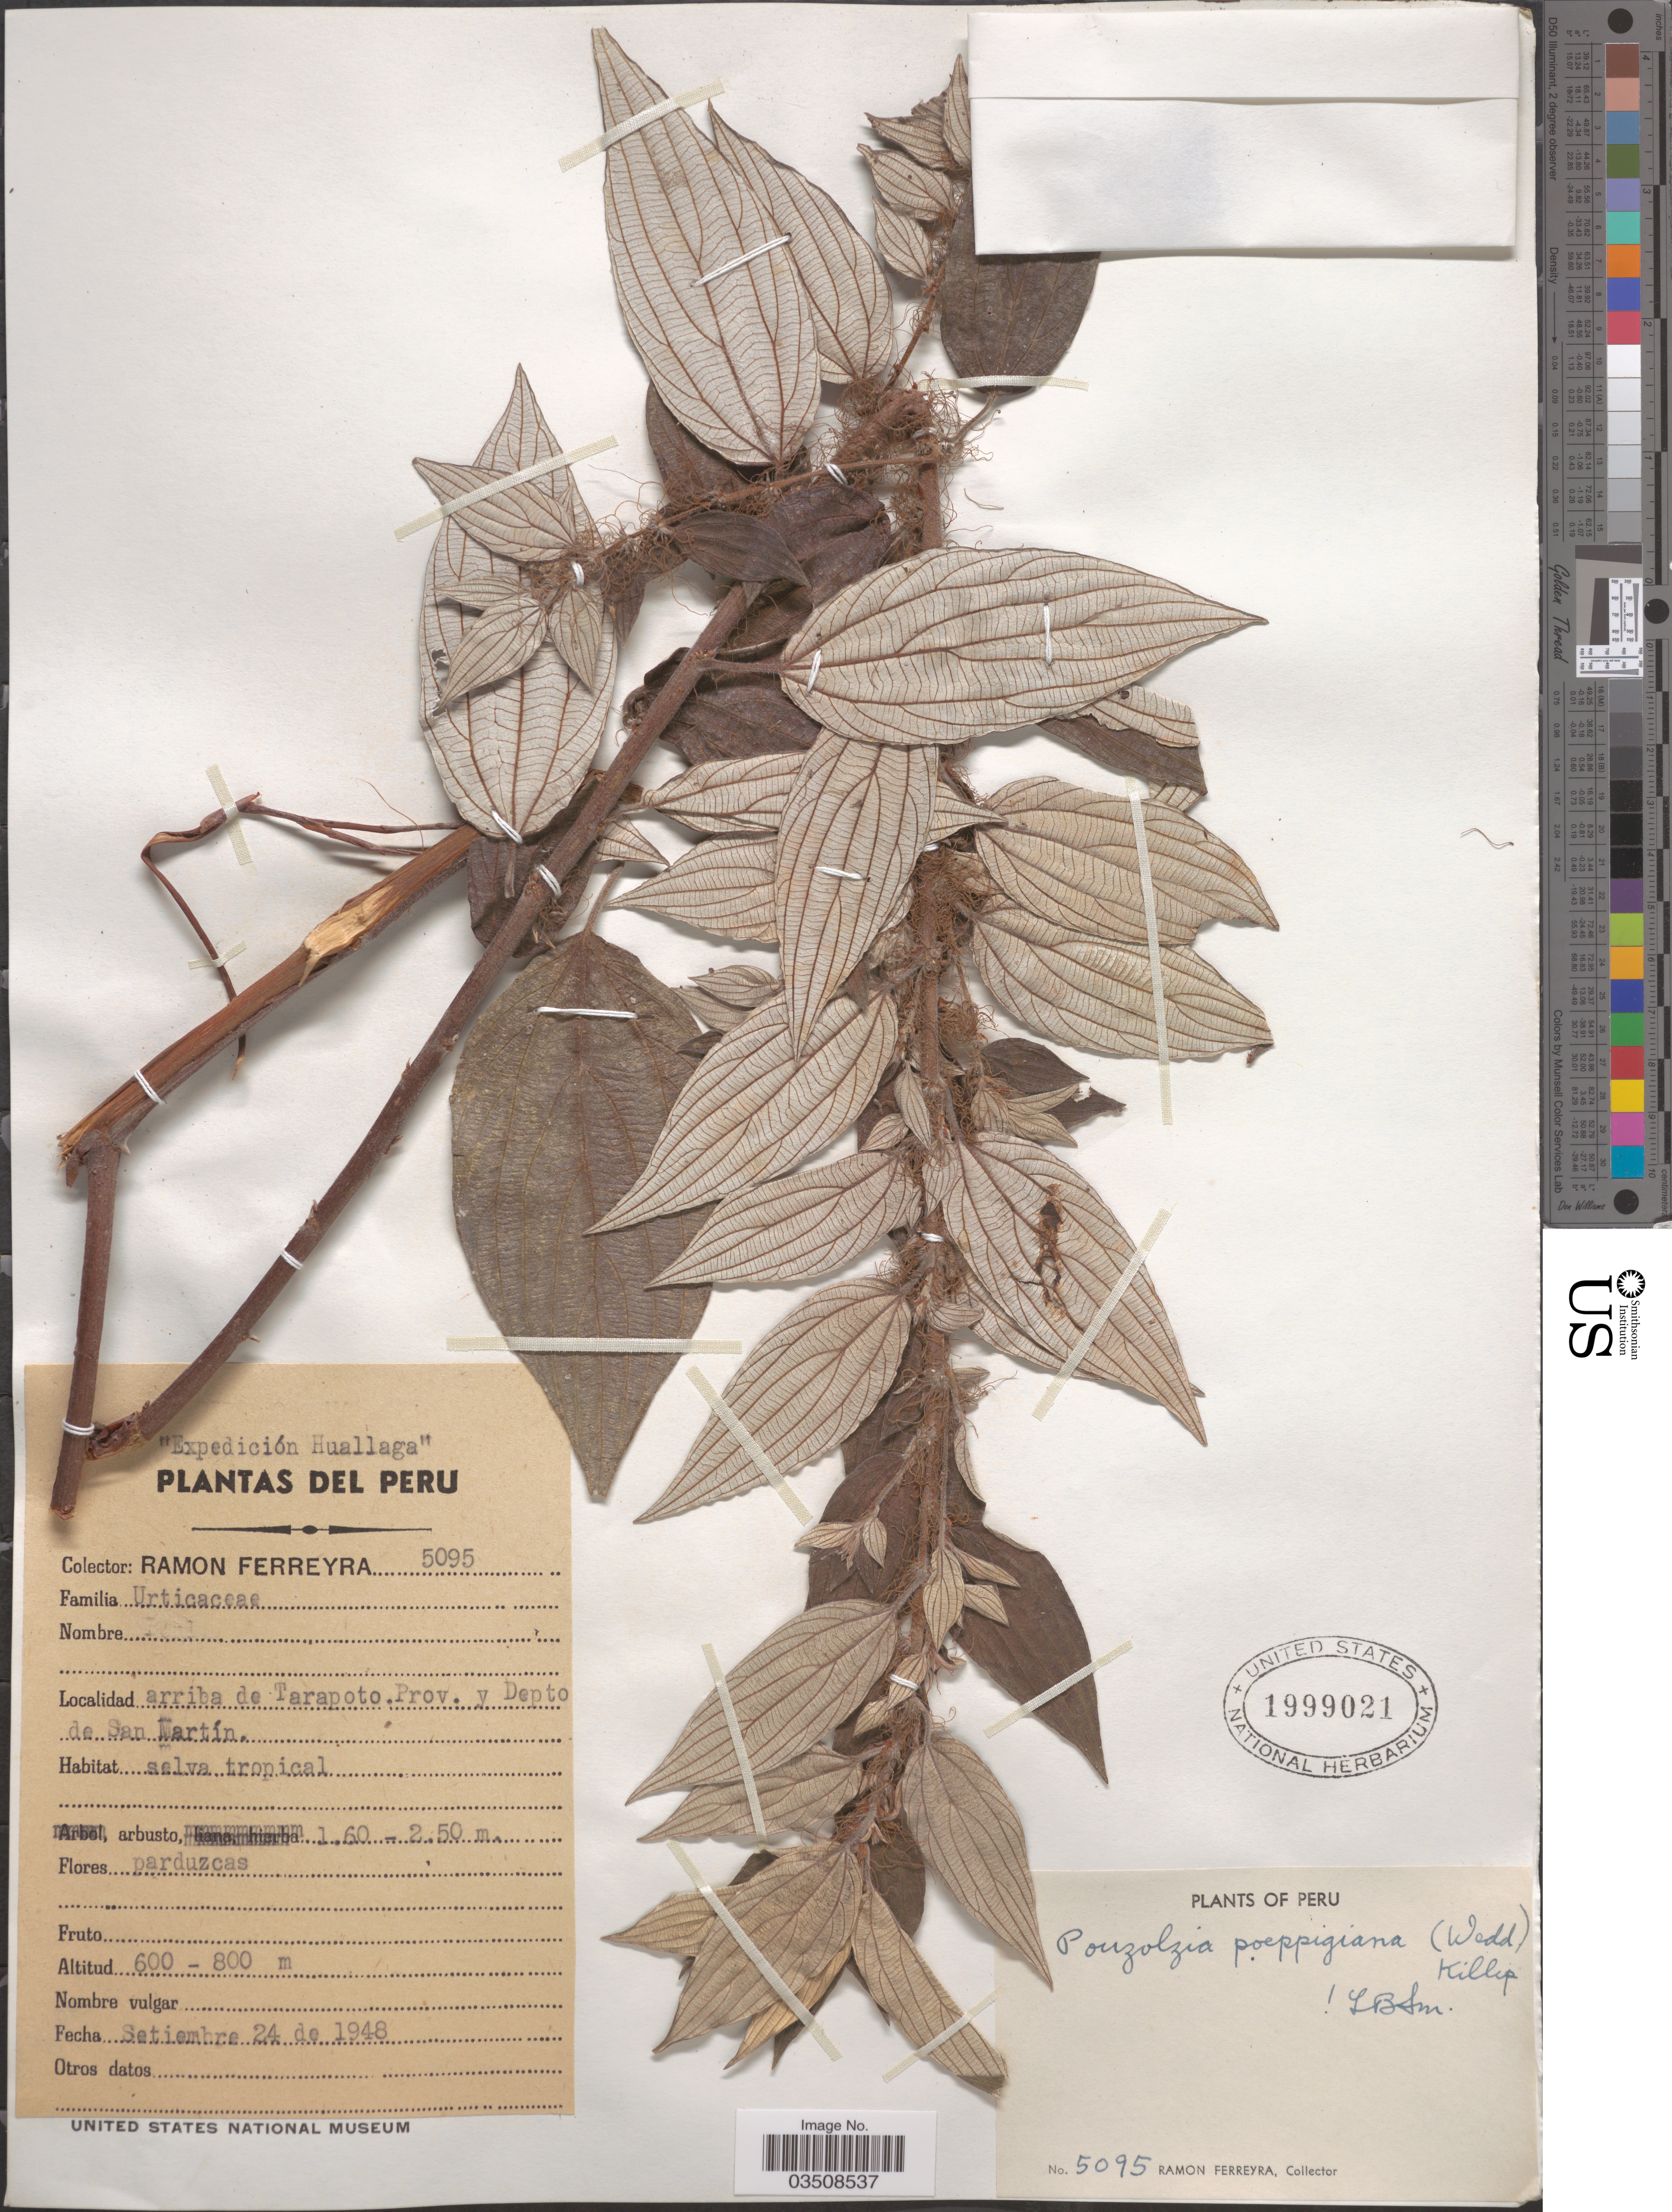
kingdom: Plantae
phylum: Tracheophyta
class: Magnoliopsida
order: Rosales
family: Urticaceae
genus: Pouzolzia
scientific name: Pouzolzia poeppigiana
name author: (Wedd.) Killip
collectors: R. A. Ferreyra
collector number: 5095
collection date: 1948-09-24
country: Peru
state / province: San Martín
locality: Arriba de Tarapoto. Prov. y Depto de San Martín.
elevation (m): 600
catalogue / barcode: US 1999021